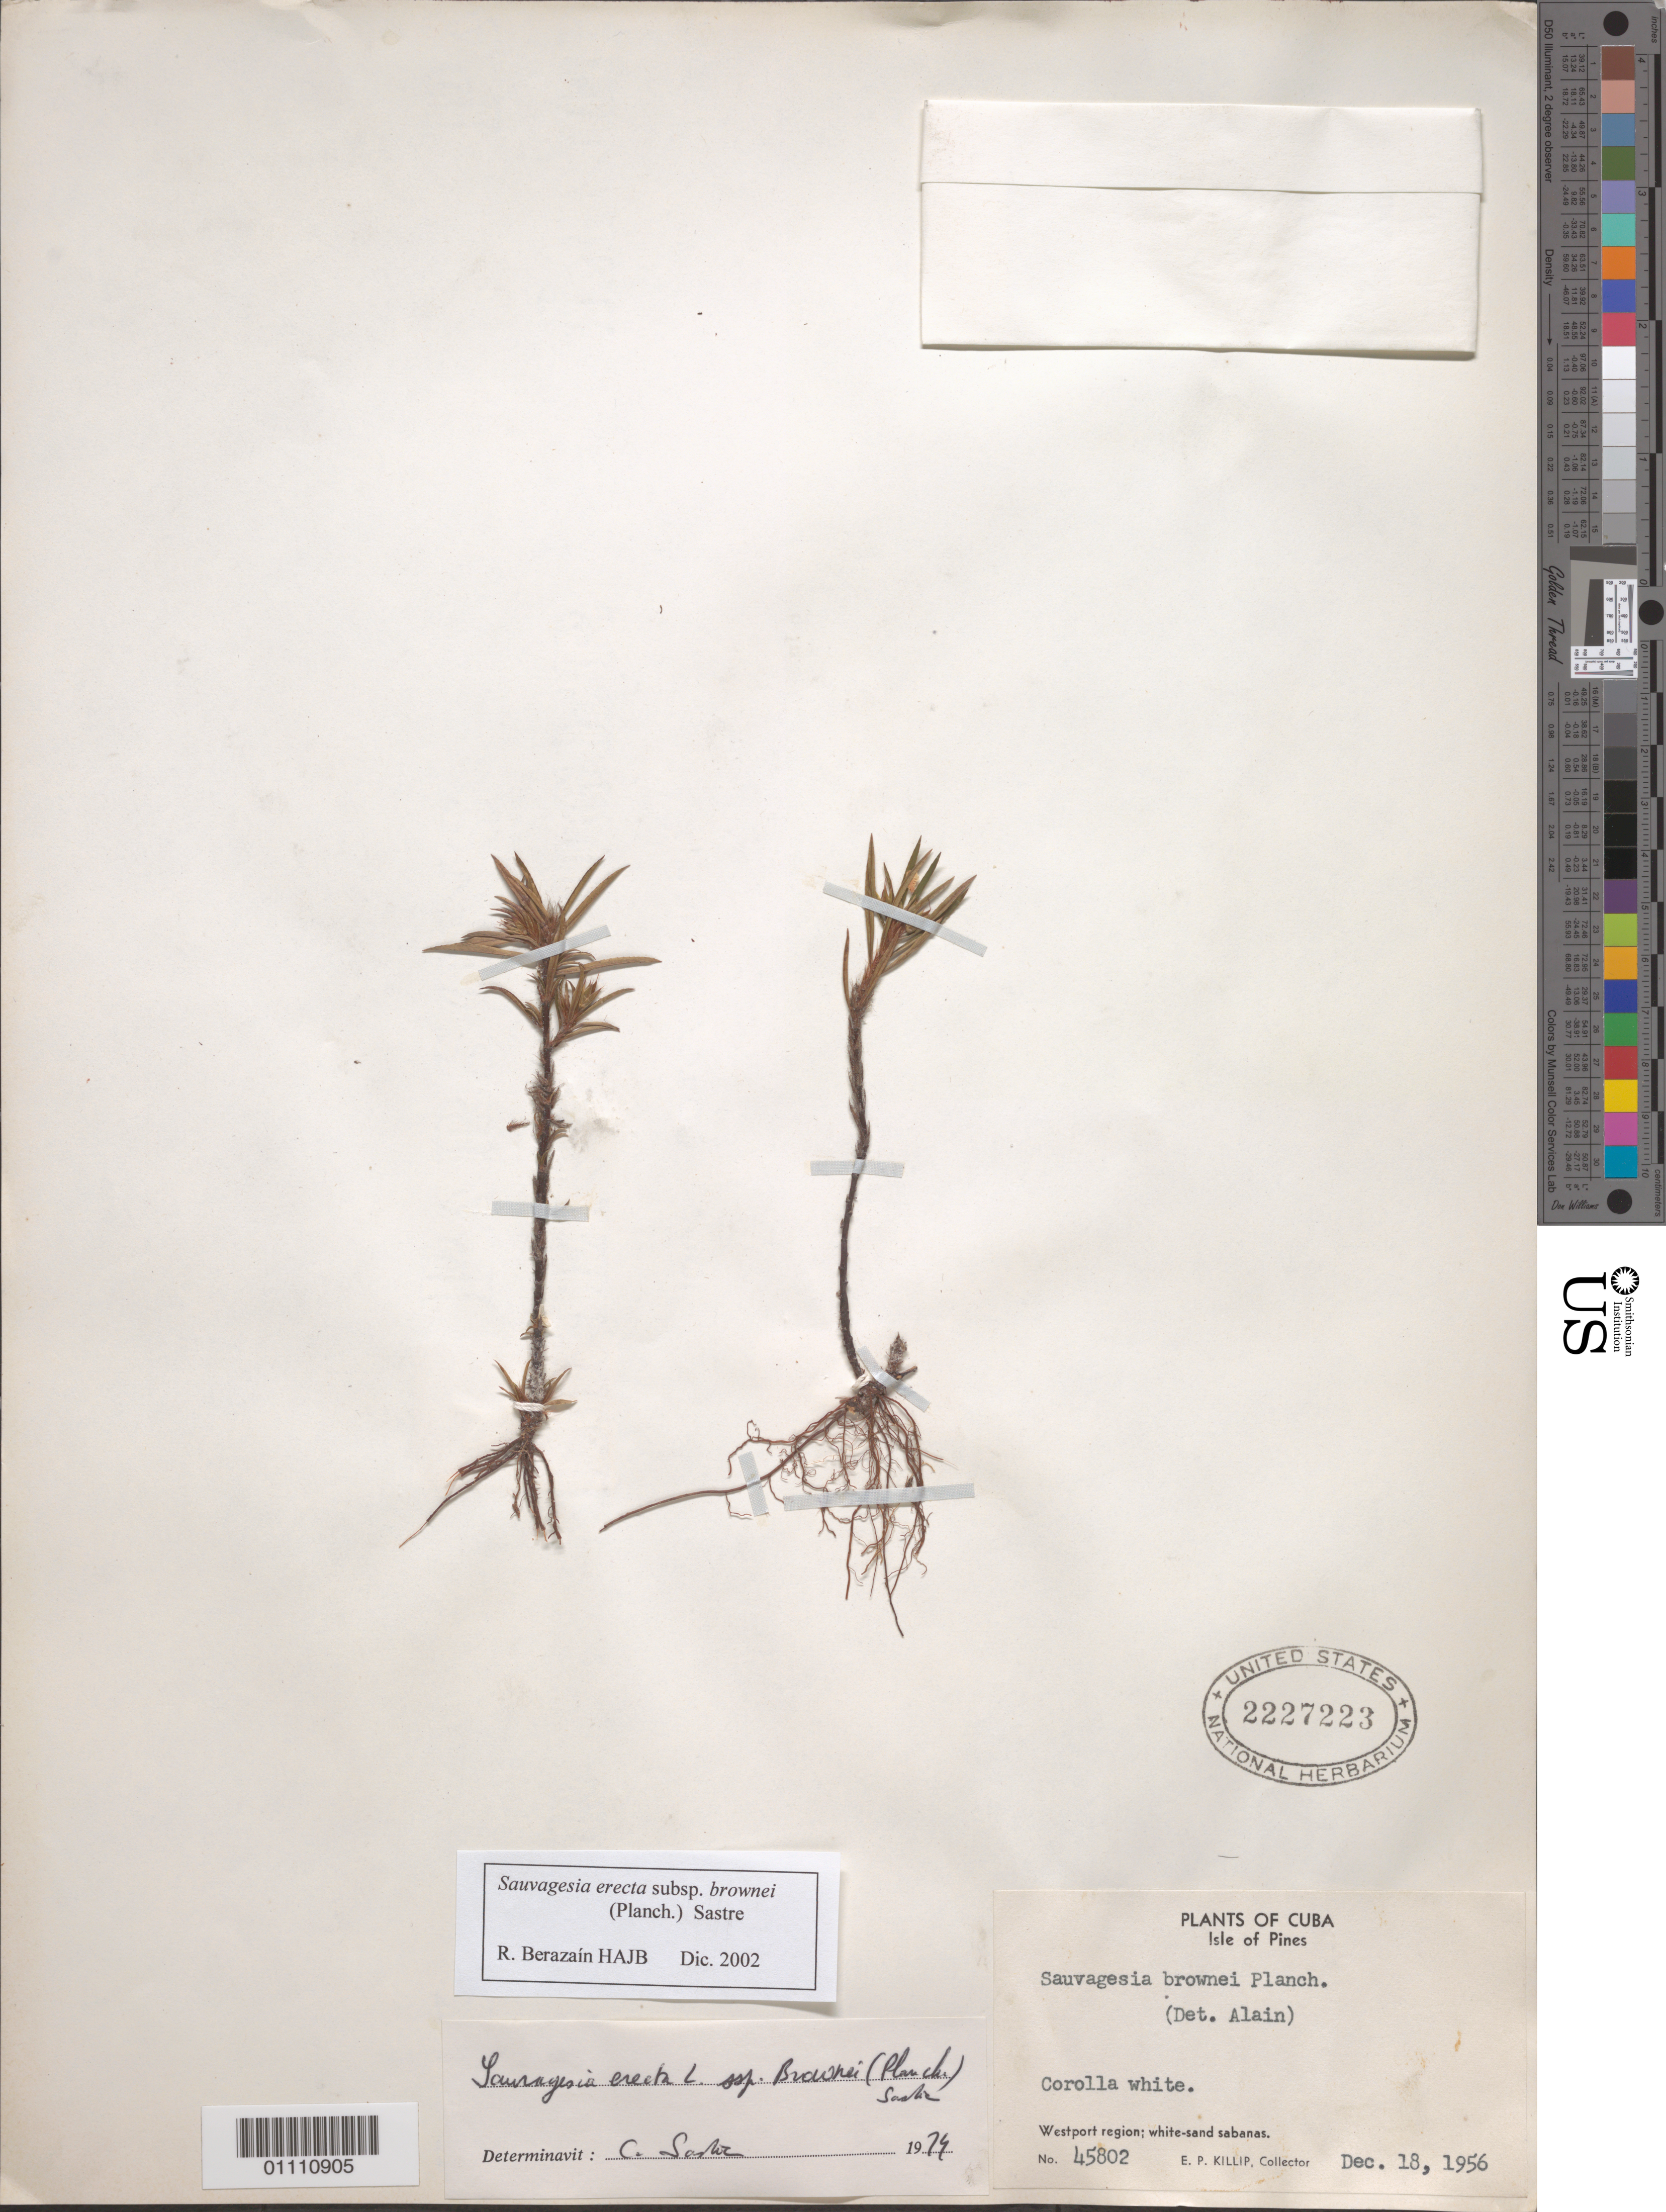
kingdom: Plantae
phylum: Tracheophyta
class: Magnoliopsida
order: Malpighiales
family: Ochnaceae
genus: Sauvagesia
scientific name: Sauvagesia erecta subsp. brownei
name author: (Planch.) Sastre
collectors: E. P. Killip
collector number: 45802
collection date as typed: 18 Dec 1956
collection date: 1956-12-18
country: Cuba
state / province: Isla de La Juventud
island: Isla de la Juventud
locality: Isle of Pines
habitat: westport region, white-sand sabanas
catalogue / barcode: US 2227223